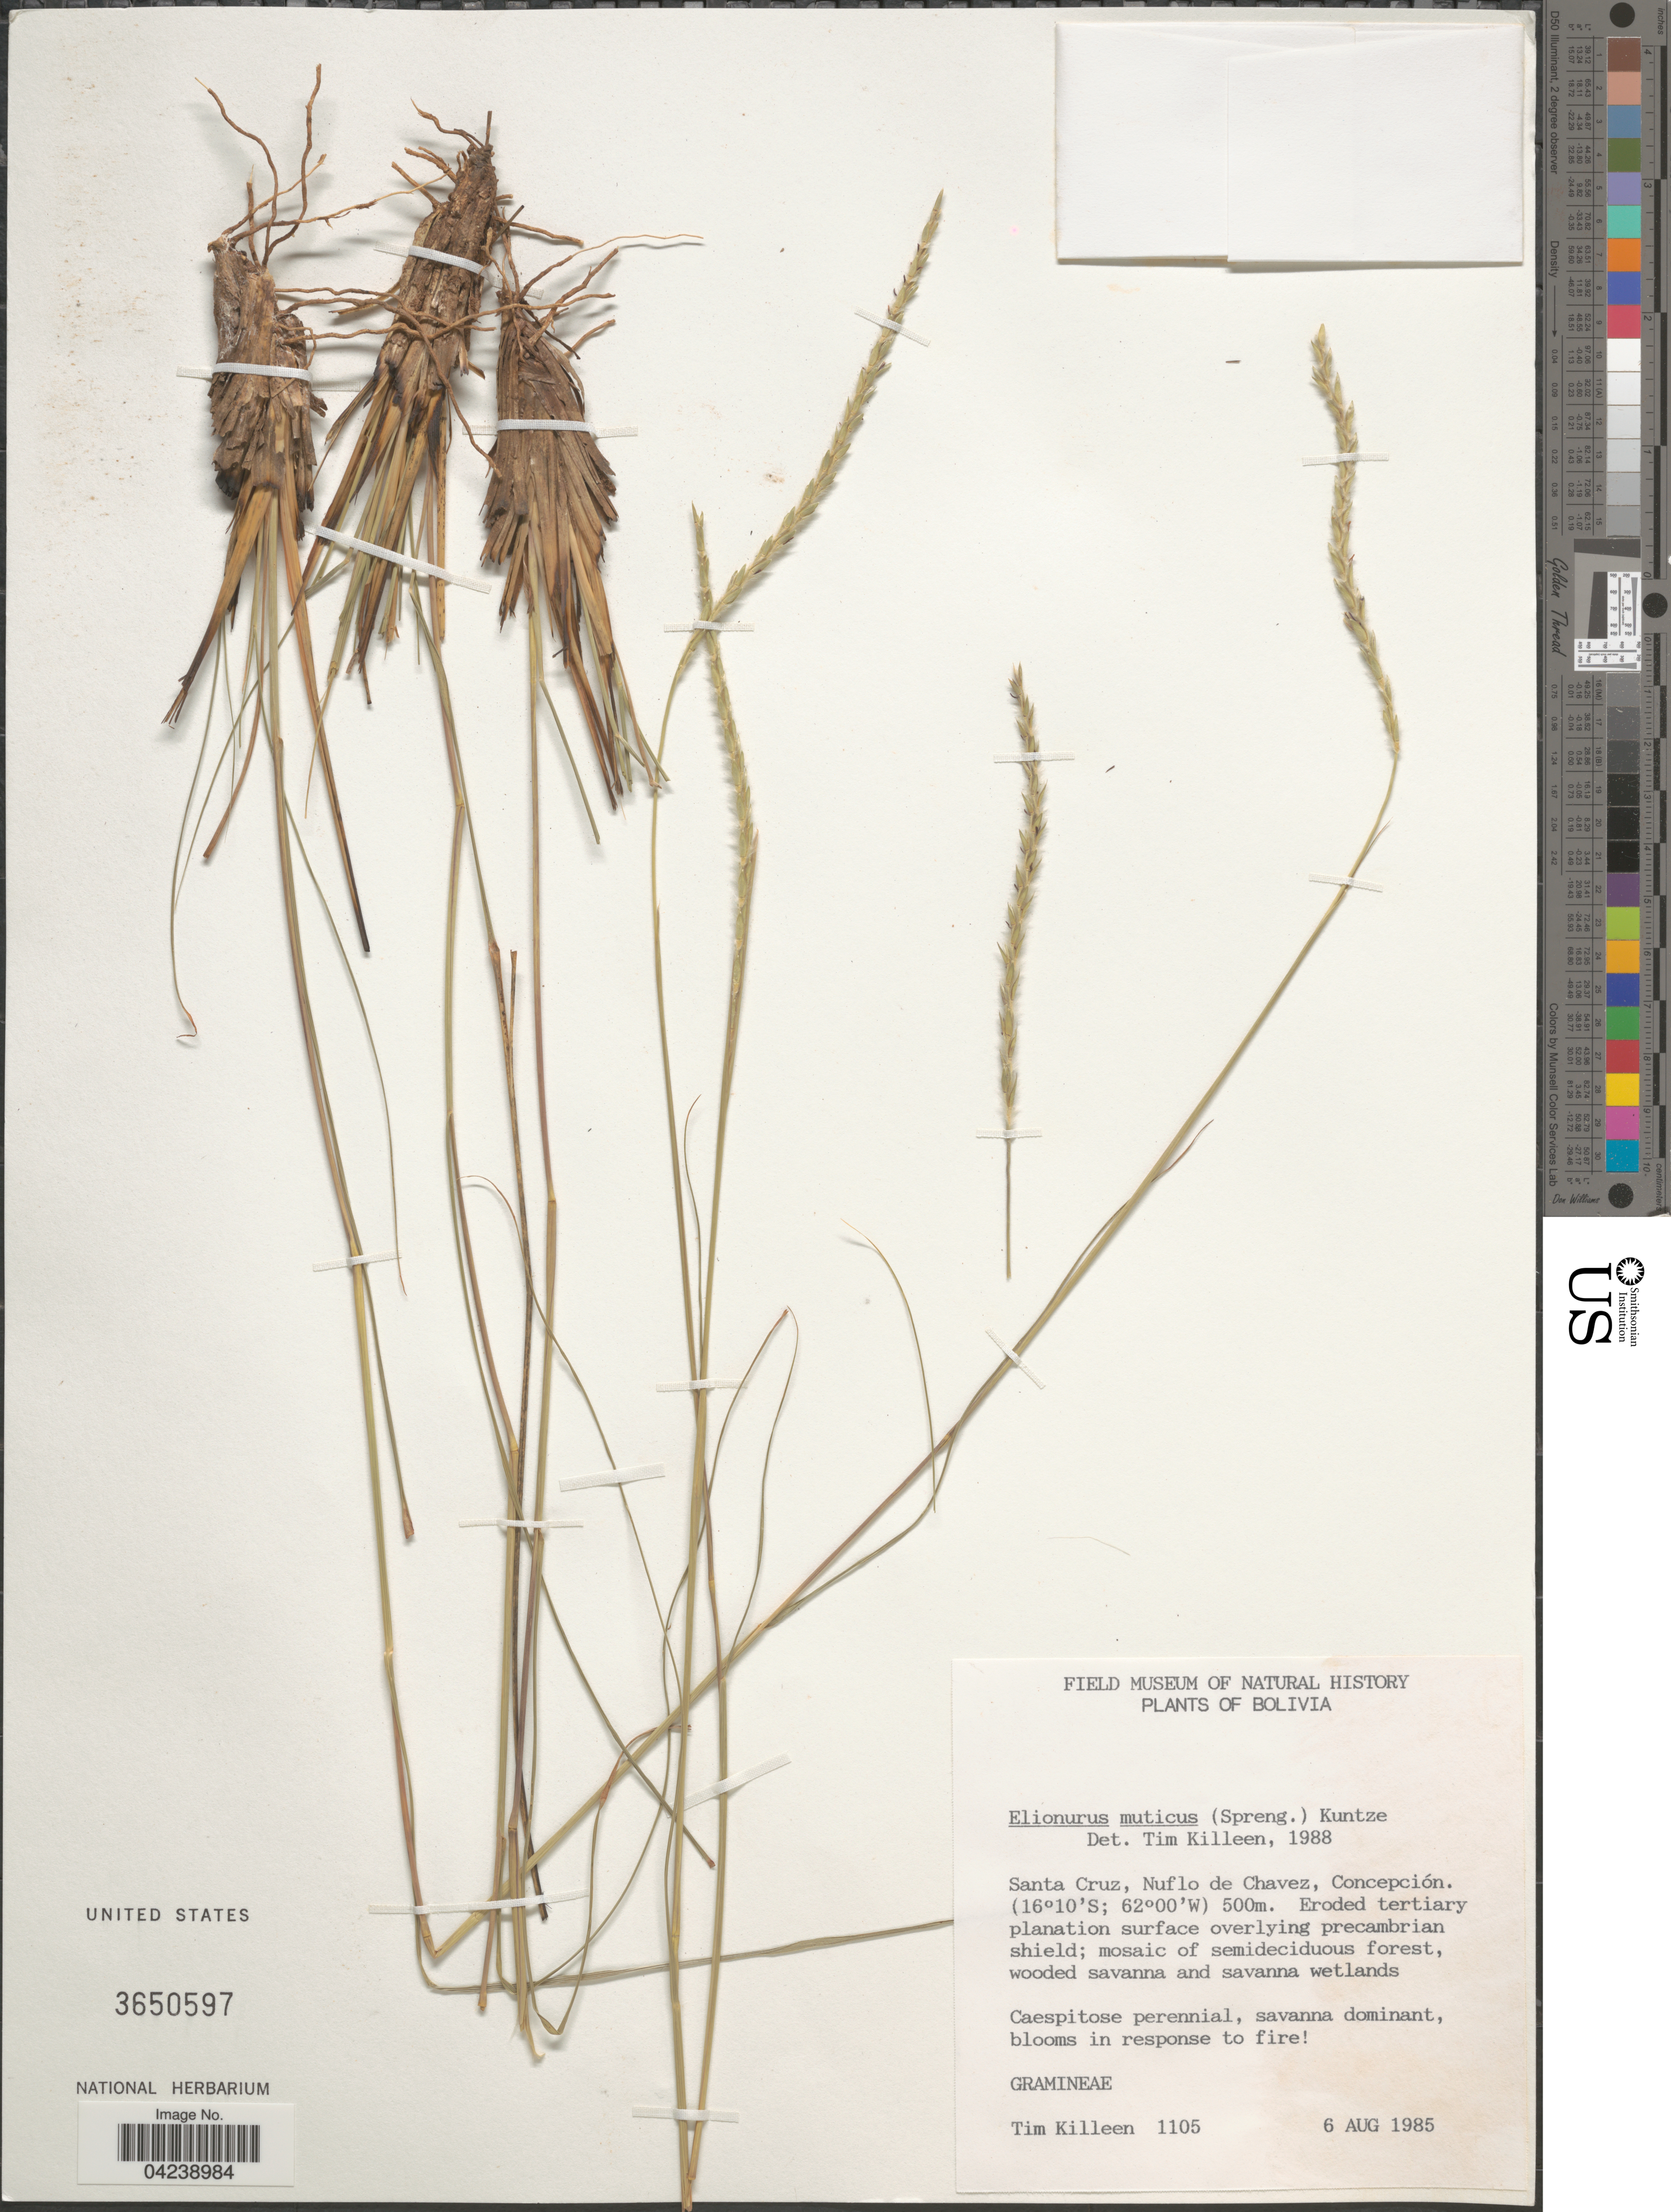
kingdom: Plantae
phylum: Tracheophyta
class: Liliopsida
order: Poales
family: Poaceae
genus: Elionurus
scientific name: Elionurus muticus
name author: (Spreng.) Kuntze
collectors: T. J. Killeen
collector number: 1105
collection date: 1985-08-06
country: Bolivia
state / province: Santa Cruz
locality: Nuflo de Chavez, Concepción.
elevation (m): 500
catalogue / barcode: US 3650597